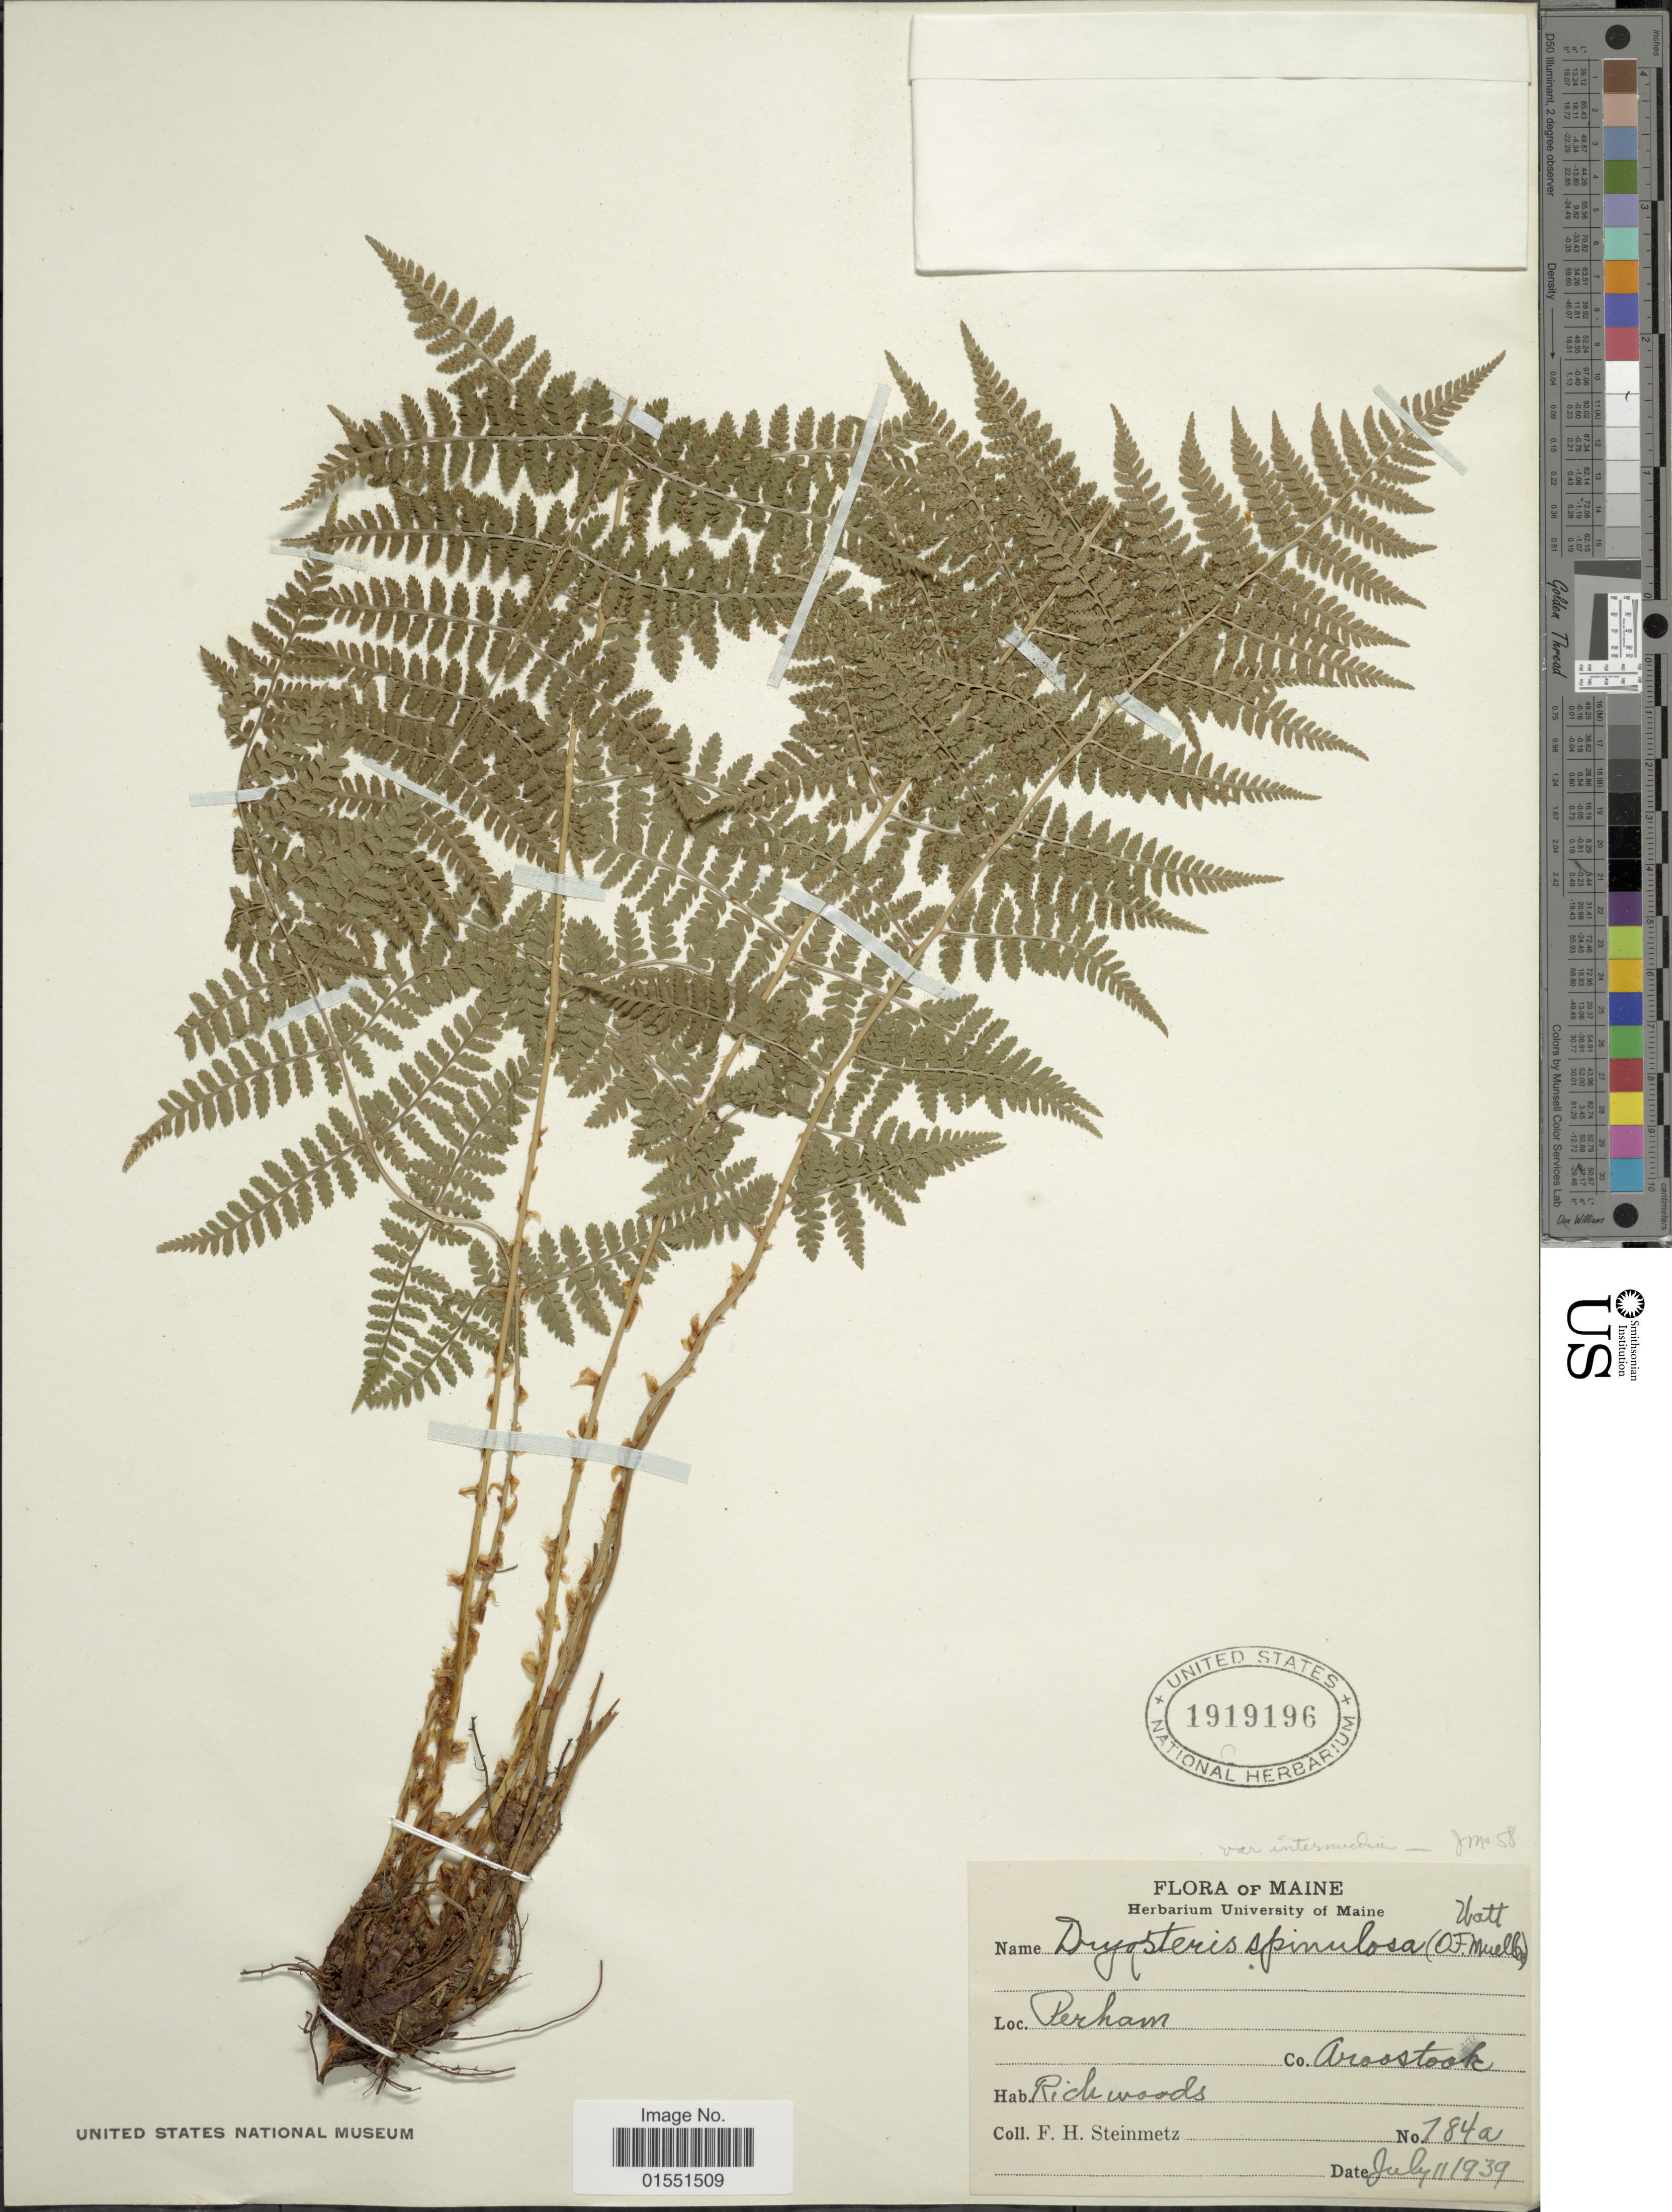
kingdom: Plantae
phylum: Tracheophyta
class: Polypodiopsida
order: Polypodiales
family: Dryopteridaceae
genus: Dryopteris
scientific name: Dryopteris intermedia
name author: (Muhl.) A. Gray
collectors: F. H. Steinmetz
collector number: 784a*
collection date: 1939-07-11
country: United States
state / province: Maine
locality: Perham. Co. Aroostook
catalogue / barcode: US 1919196